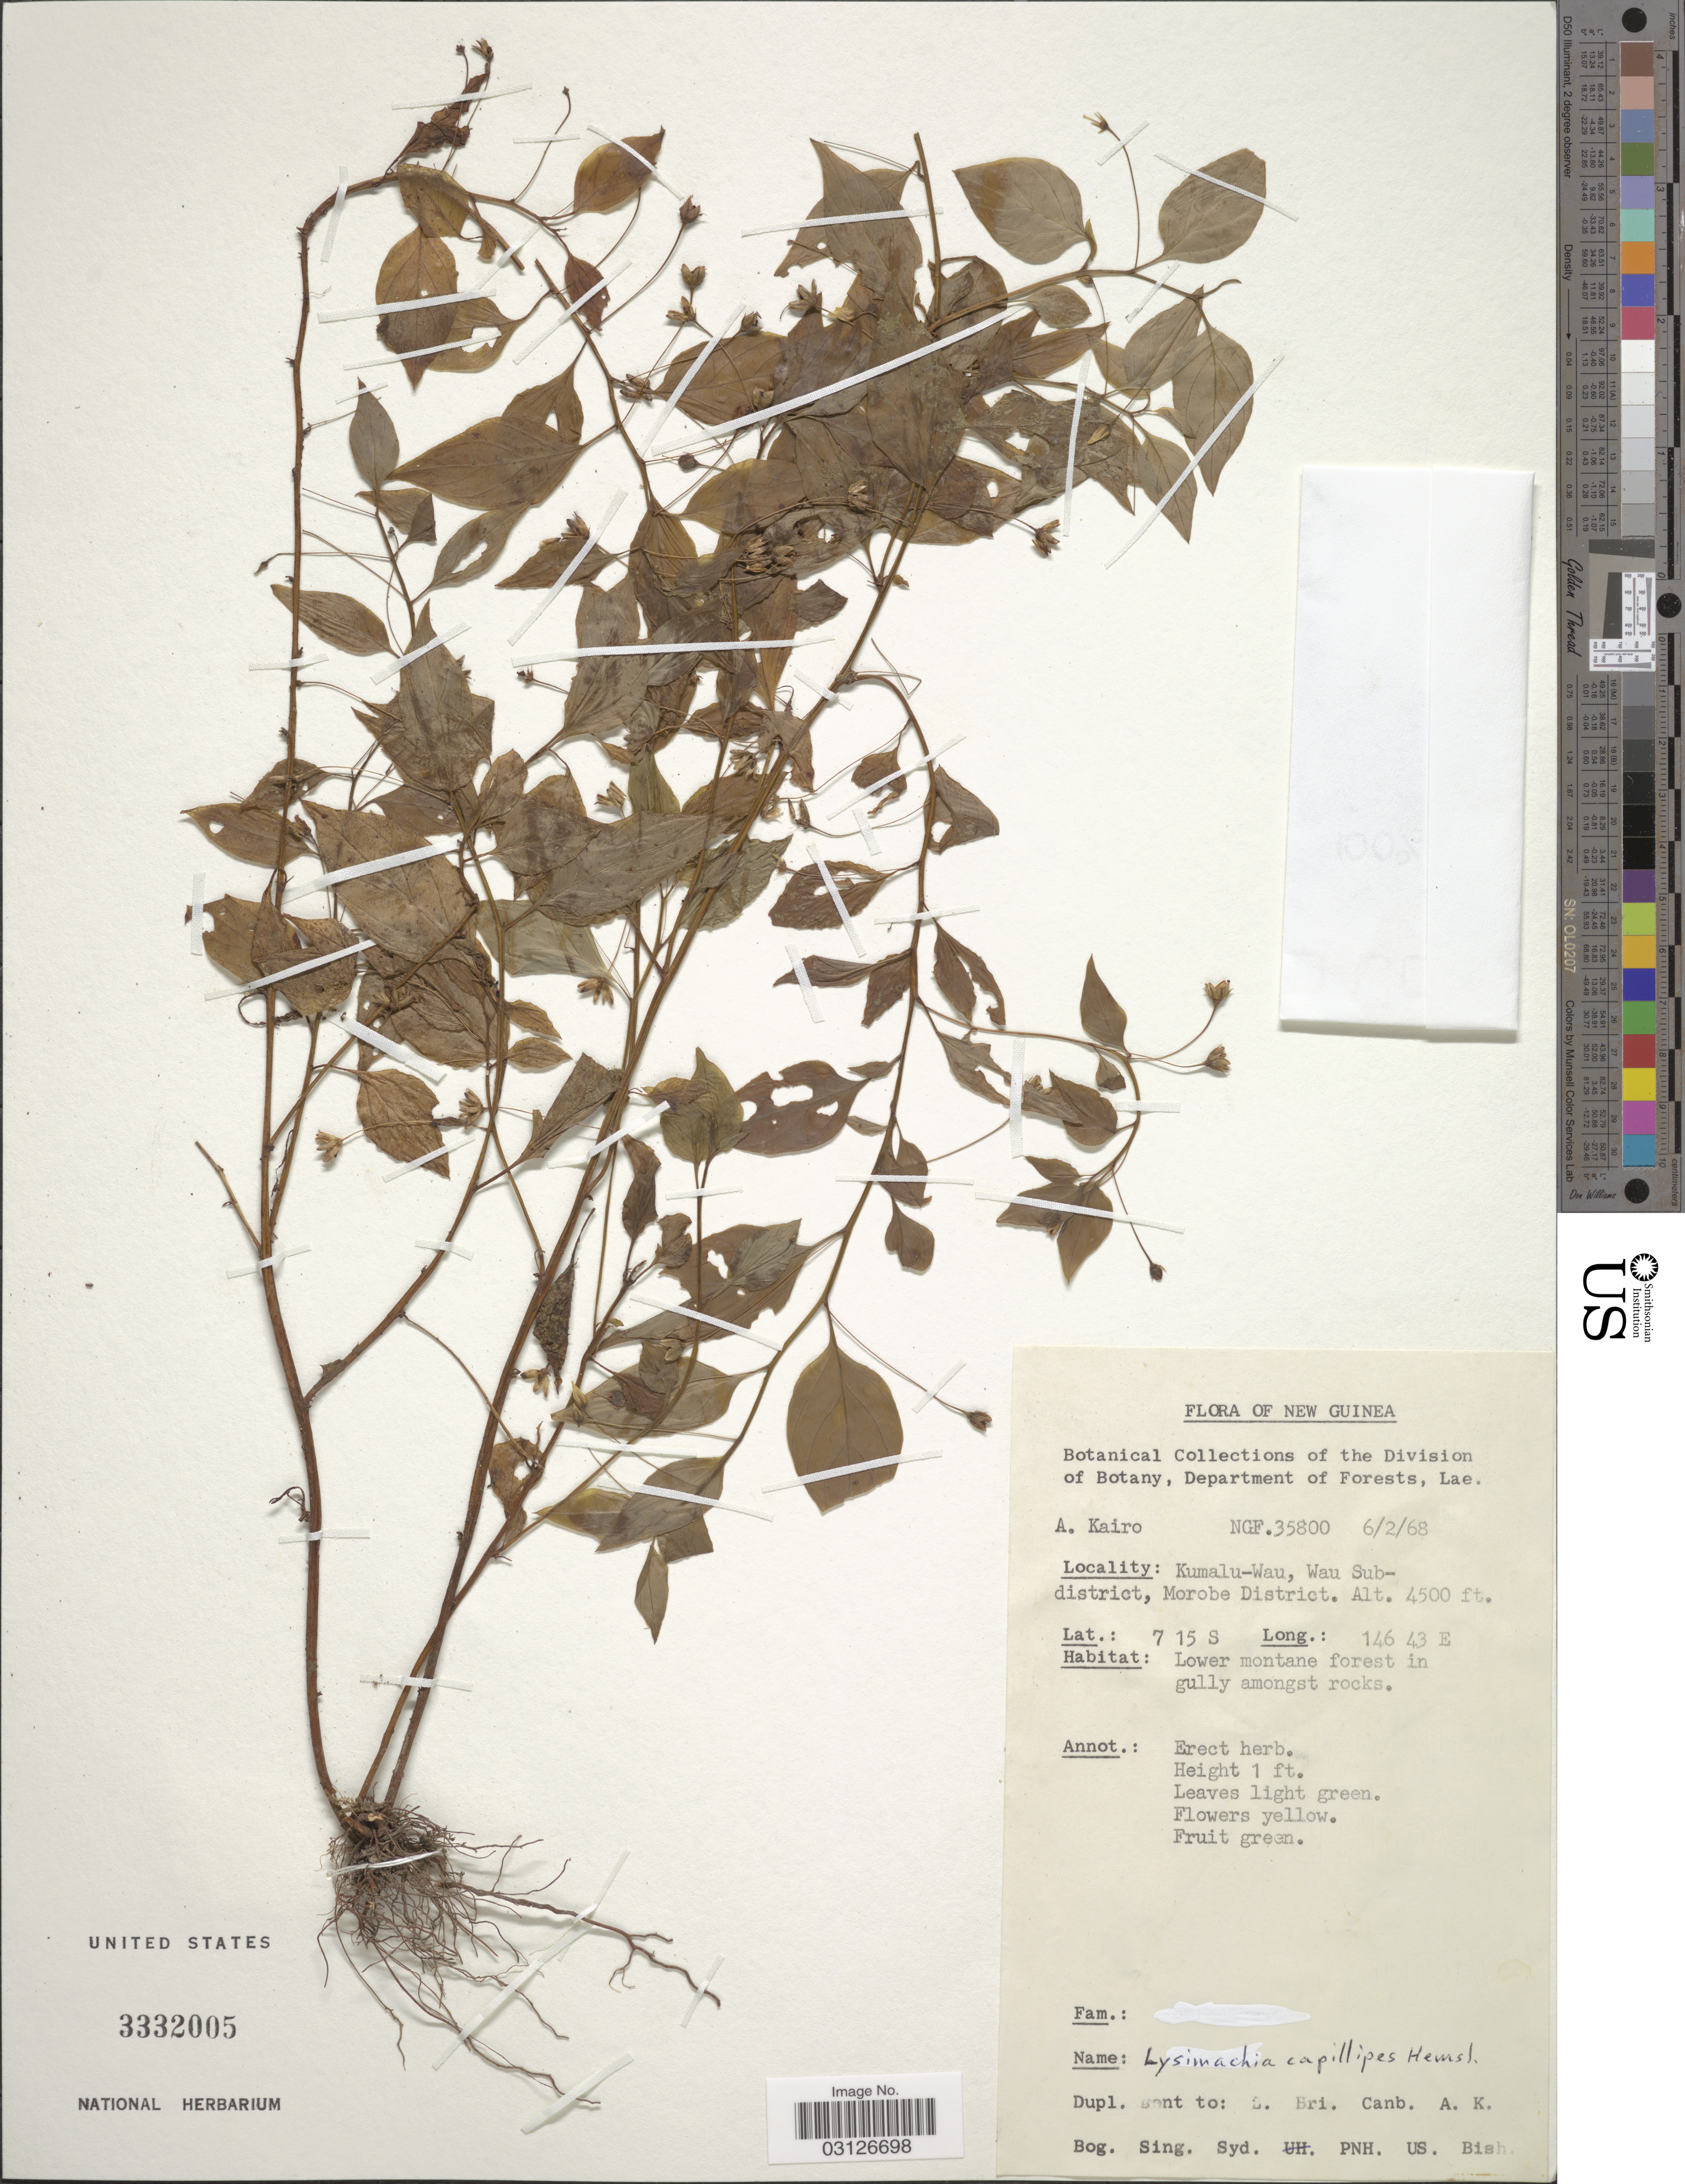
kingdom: Plantae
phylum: Tracheophyta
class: Magnoliopsida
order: Ericales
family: Primulaceae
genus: Lysimachia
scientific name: Lysimachia capillipes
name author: Hemsl.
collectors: A. Kairo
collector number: NGF35800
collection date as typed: Transcribed d/m/y: 6/2/68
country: Papua New Guinea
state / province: Morobe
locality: Kumalu-Wau, Wau Subdistrict, Morobe District.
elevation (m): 1372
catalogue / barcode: US 3332005